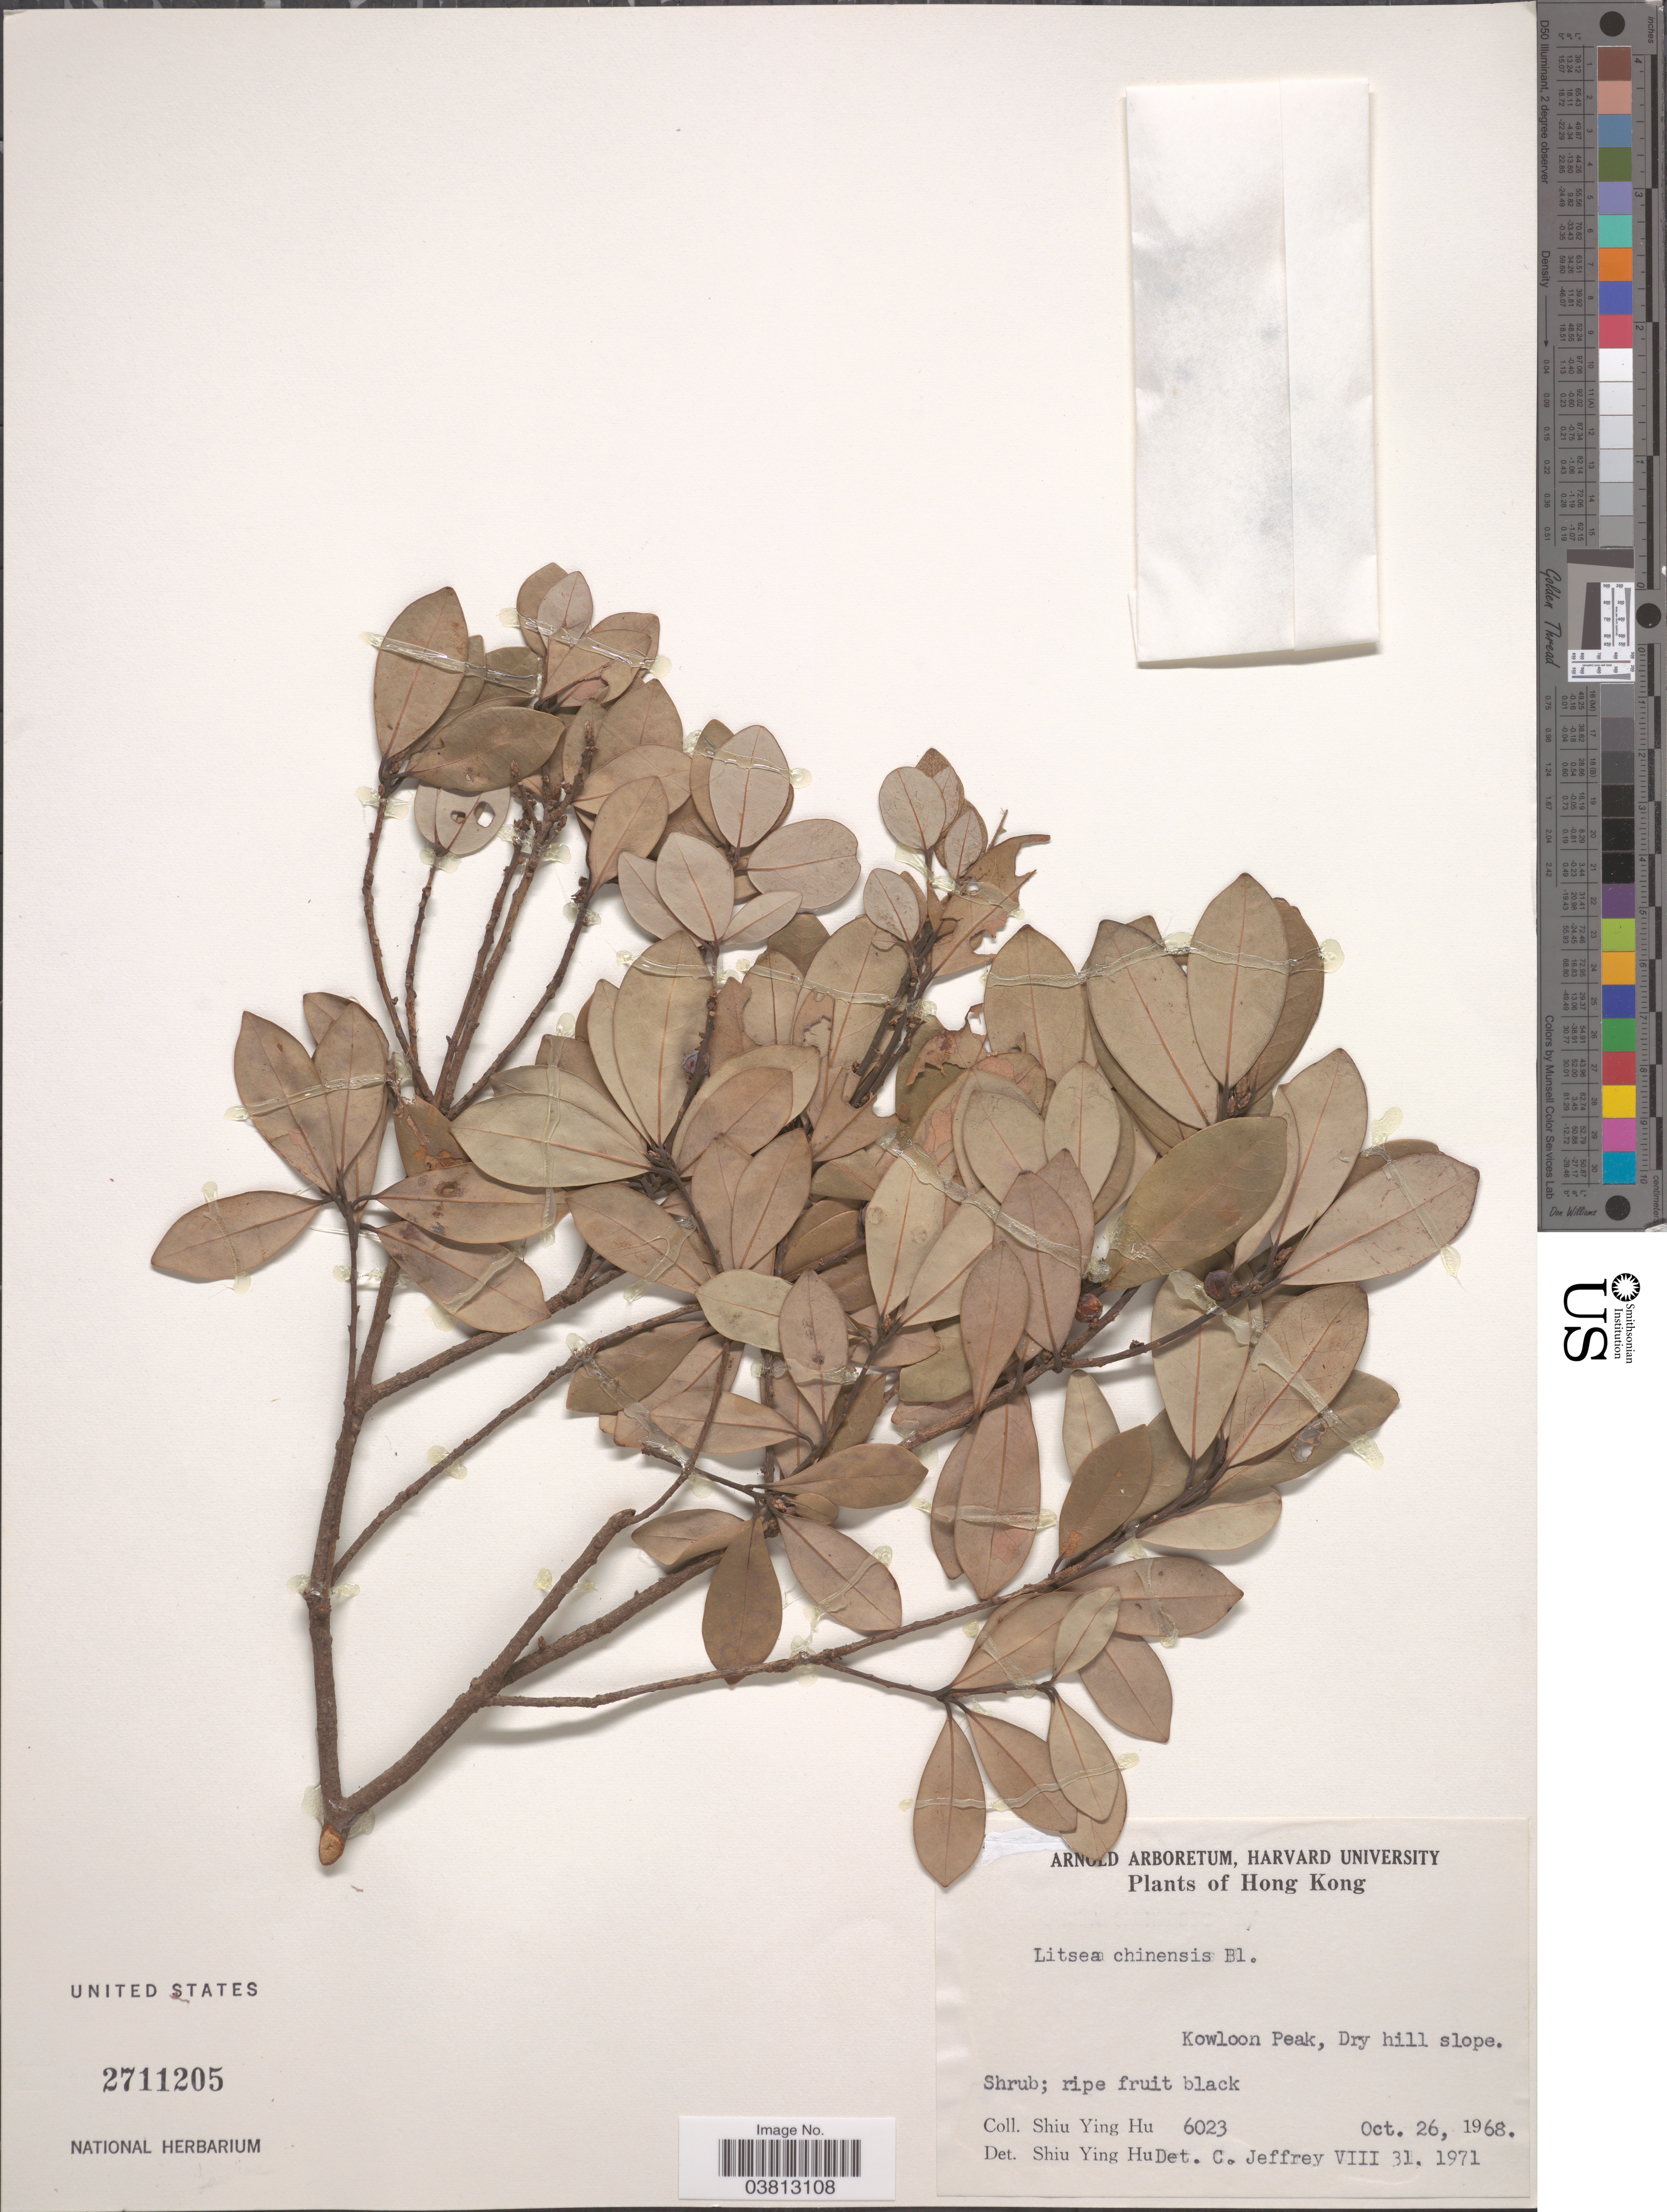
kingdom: Plantae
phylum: Tracheophyta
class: Magnoliopsida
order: Laurales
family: Lauraceae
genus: Litsea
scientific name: Litsea chinensis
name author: Lam.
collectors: S. Y. Hu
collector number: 6023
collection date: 1968-10-26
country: China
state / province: Hong Kong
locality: Kowloon Peak, Dry hill slope.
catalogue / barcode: US 2711205